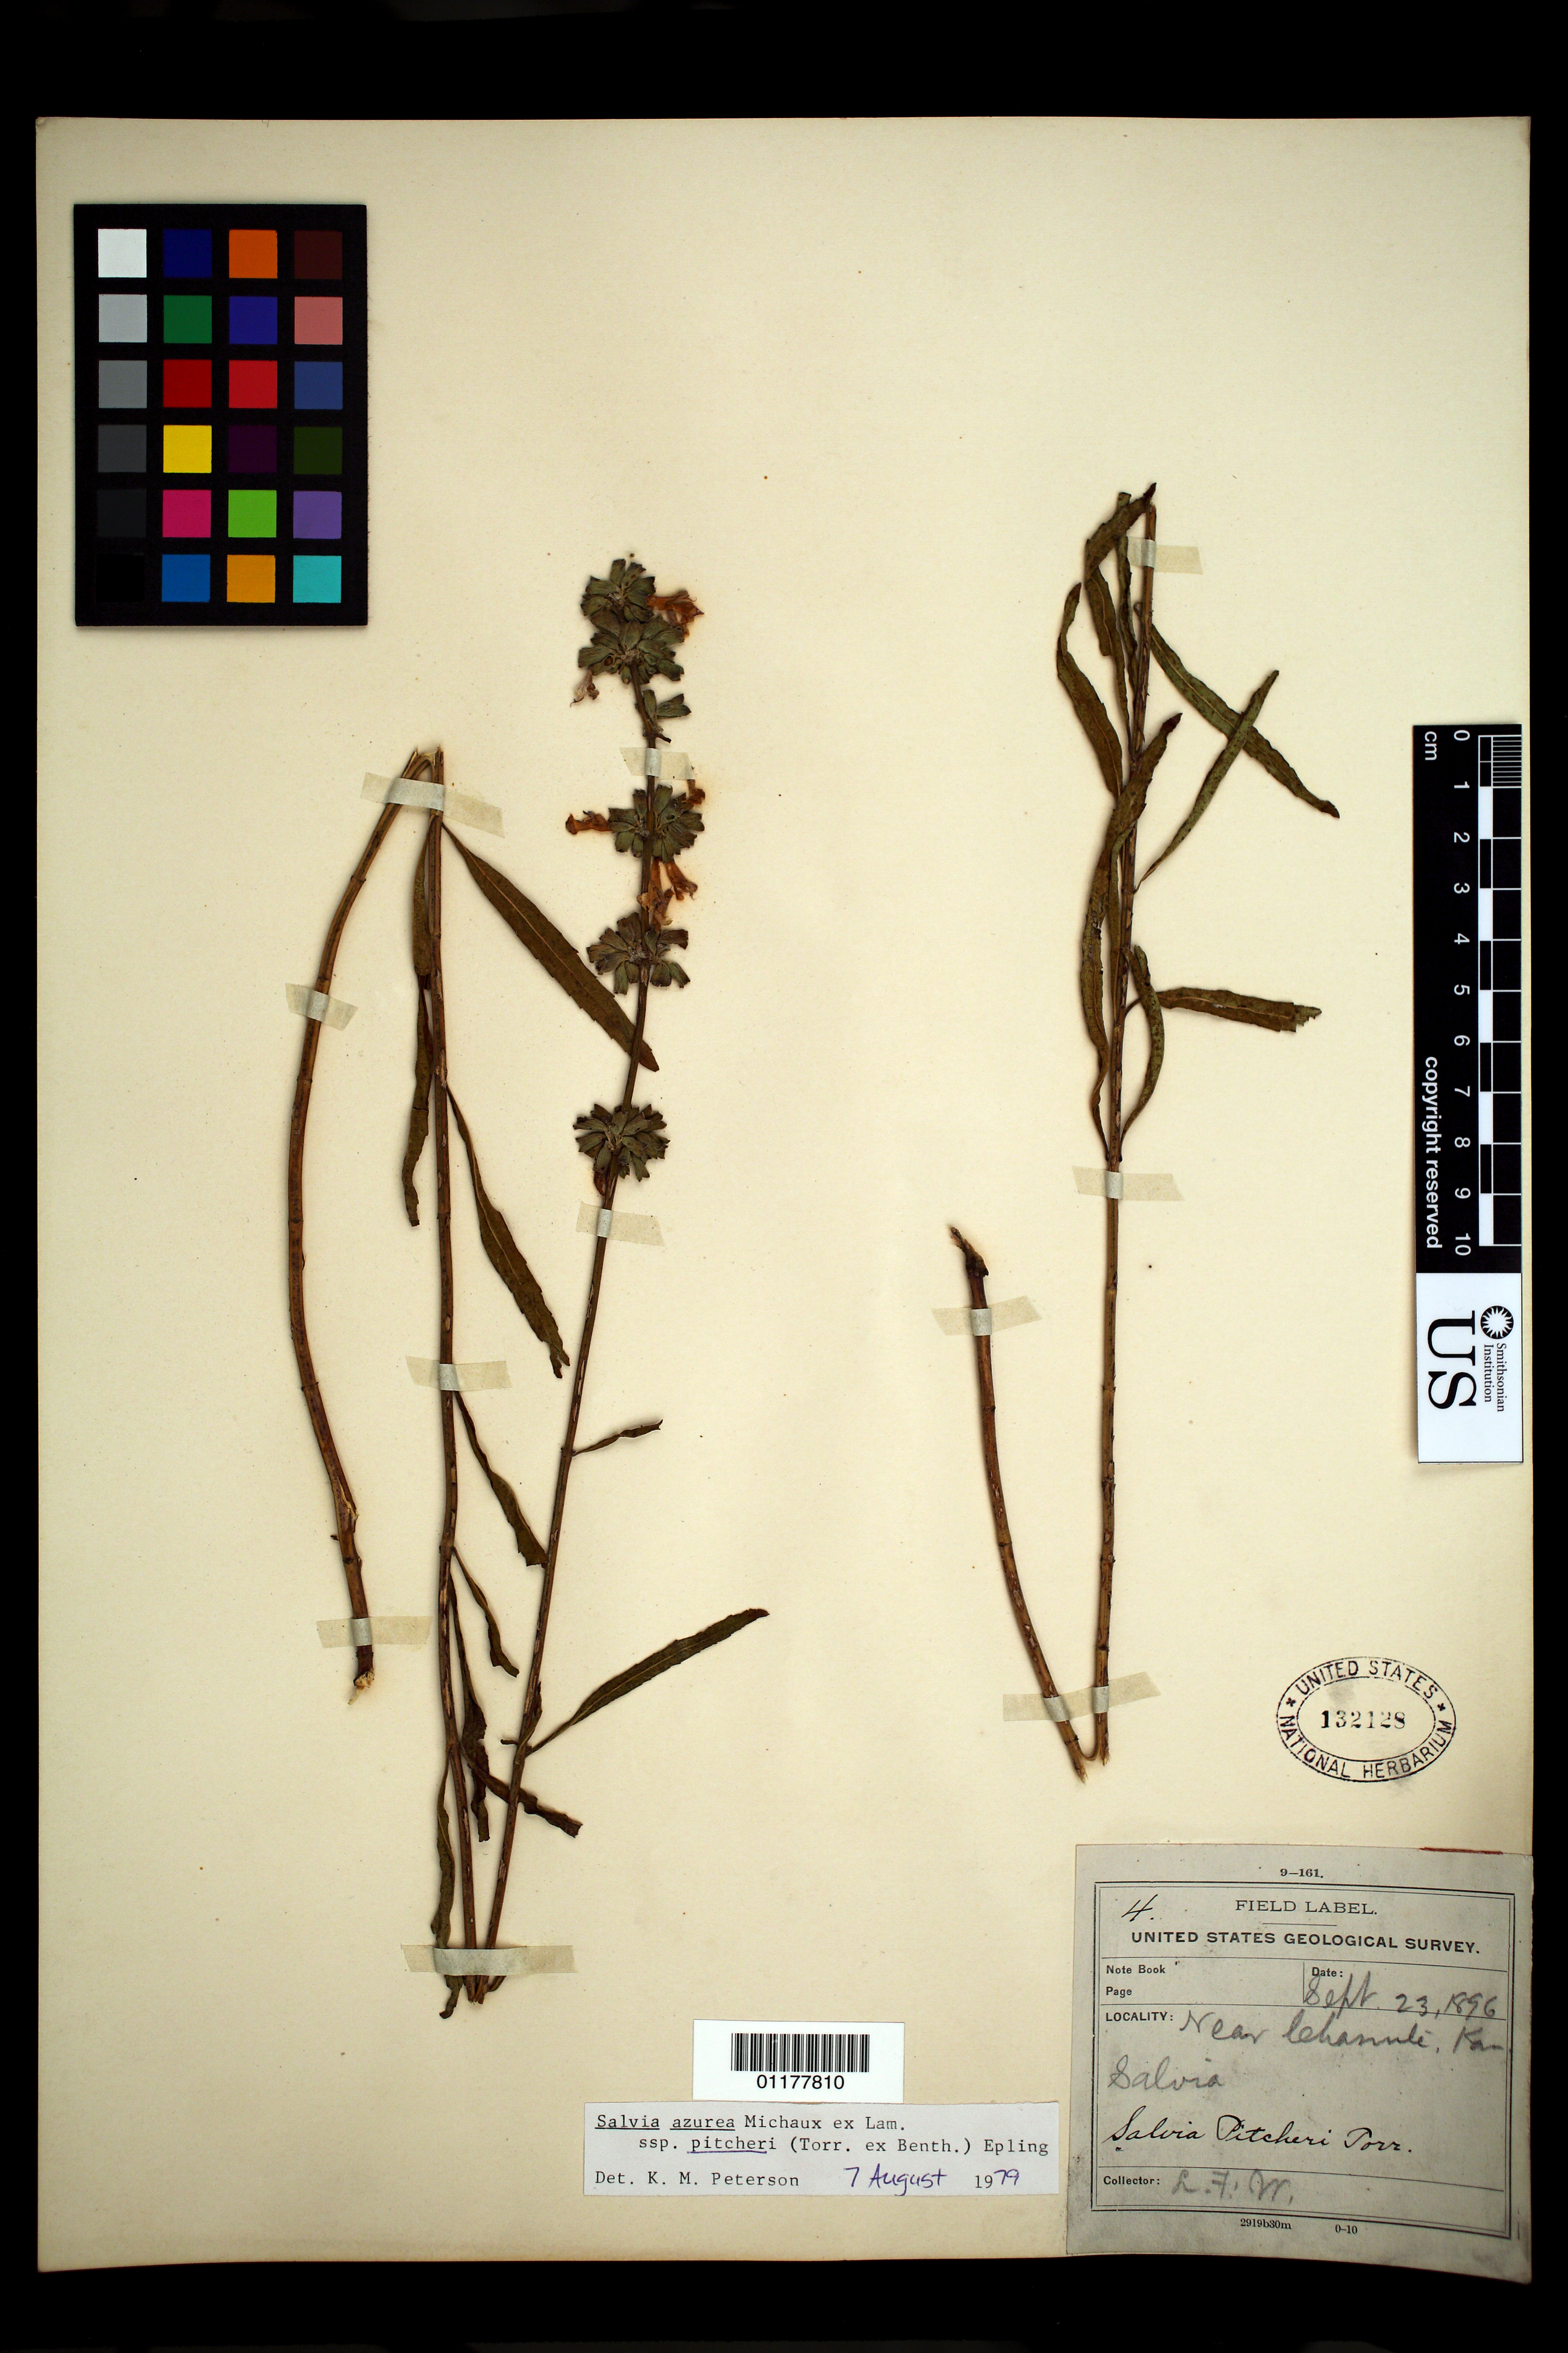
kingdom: Plantae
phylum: Tracheophyta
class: Magnoliopsida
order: Lamiales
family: Lamiaceae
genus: Salvia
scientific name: Salvia azurea subsp. pitcheri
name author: Michx. ex Lam.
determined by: Peterson, Kathy M.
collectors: J. M. Bigelow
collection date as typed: Sep 1853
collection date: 1853-09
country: United States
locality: Canadian River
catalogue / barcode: US 99349